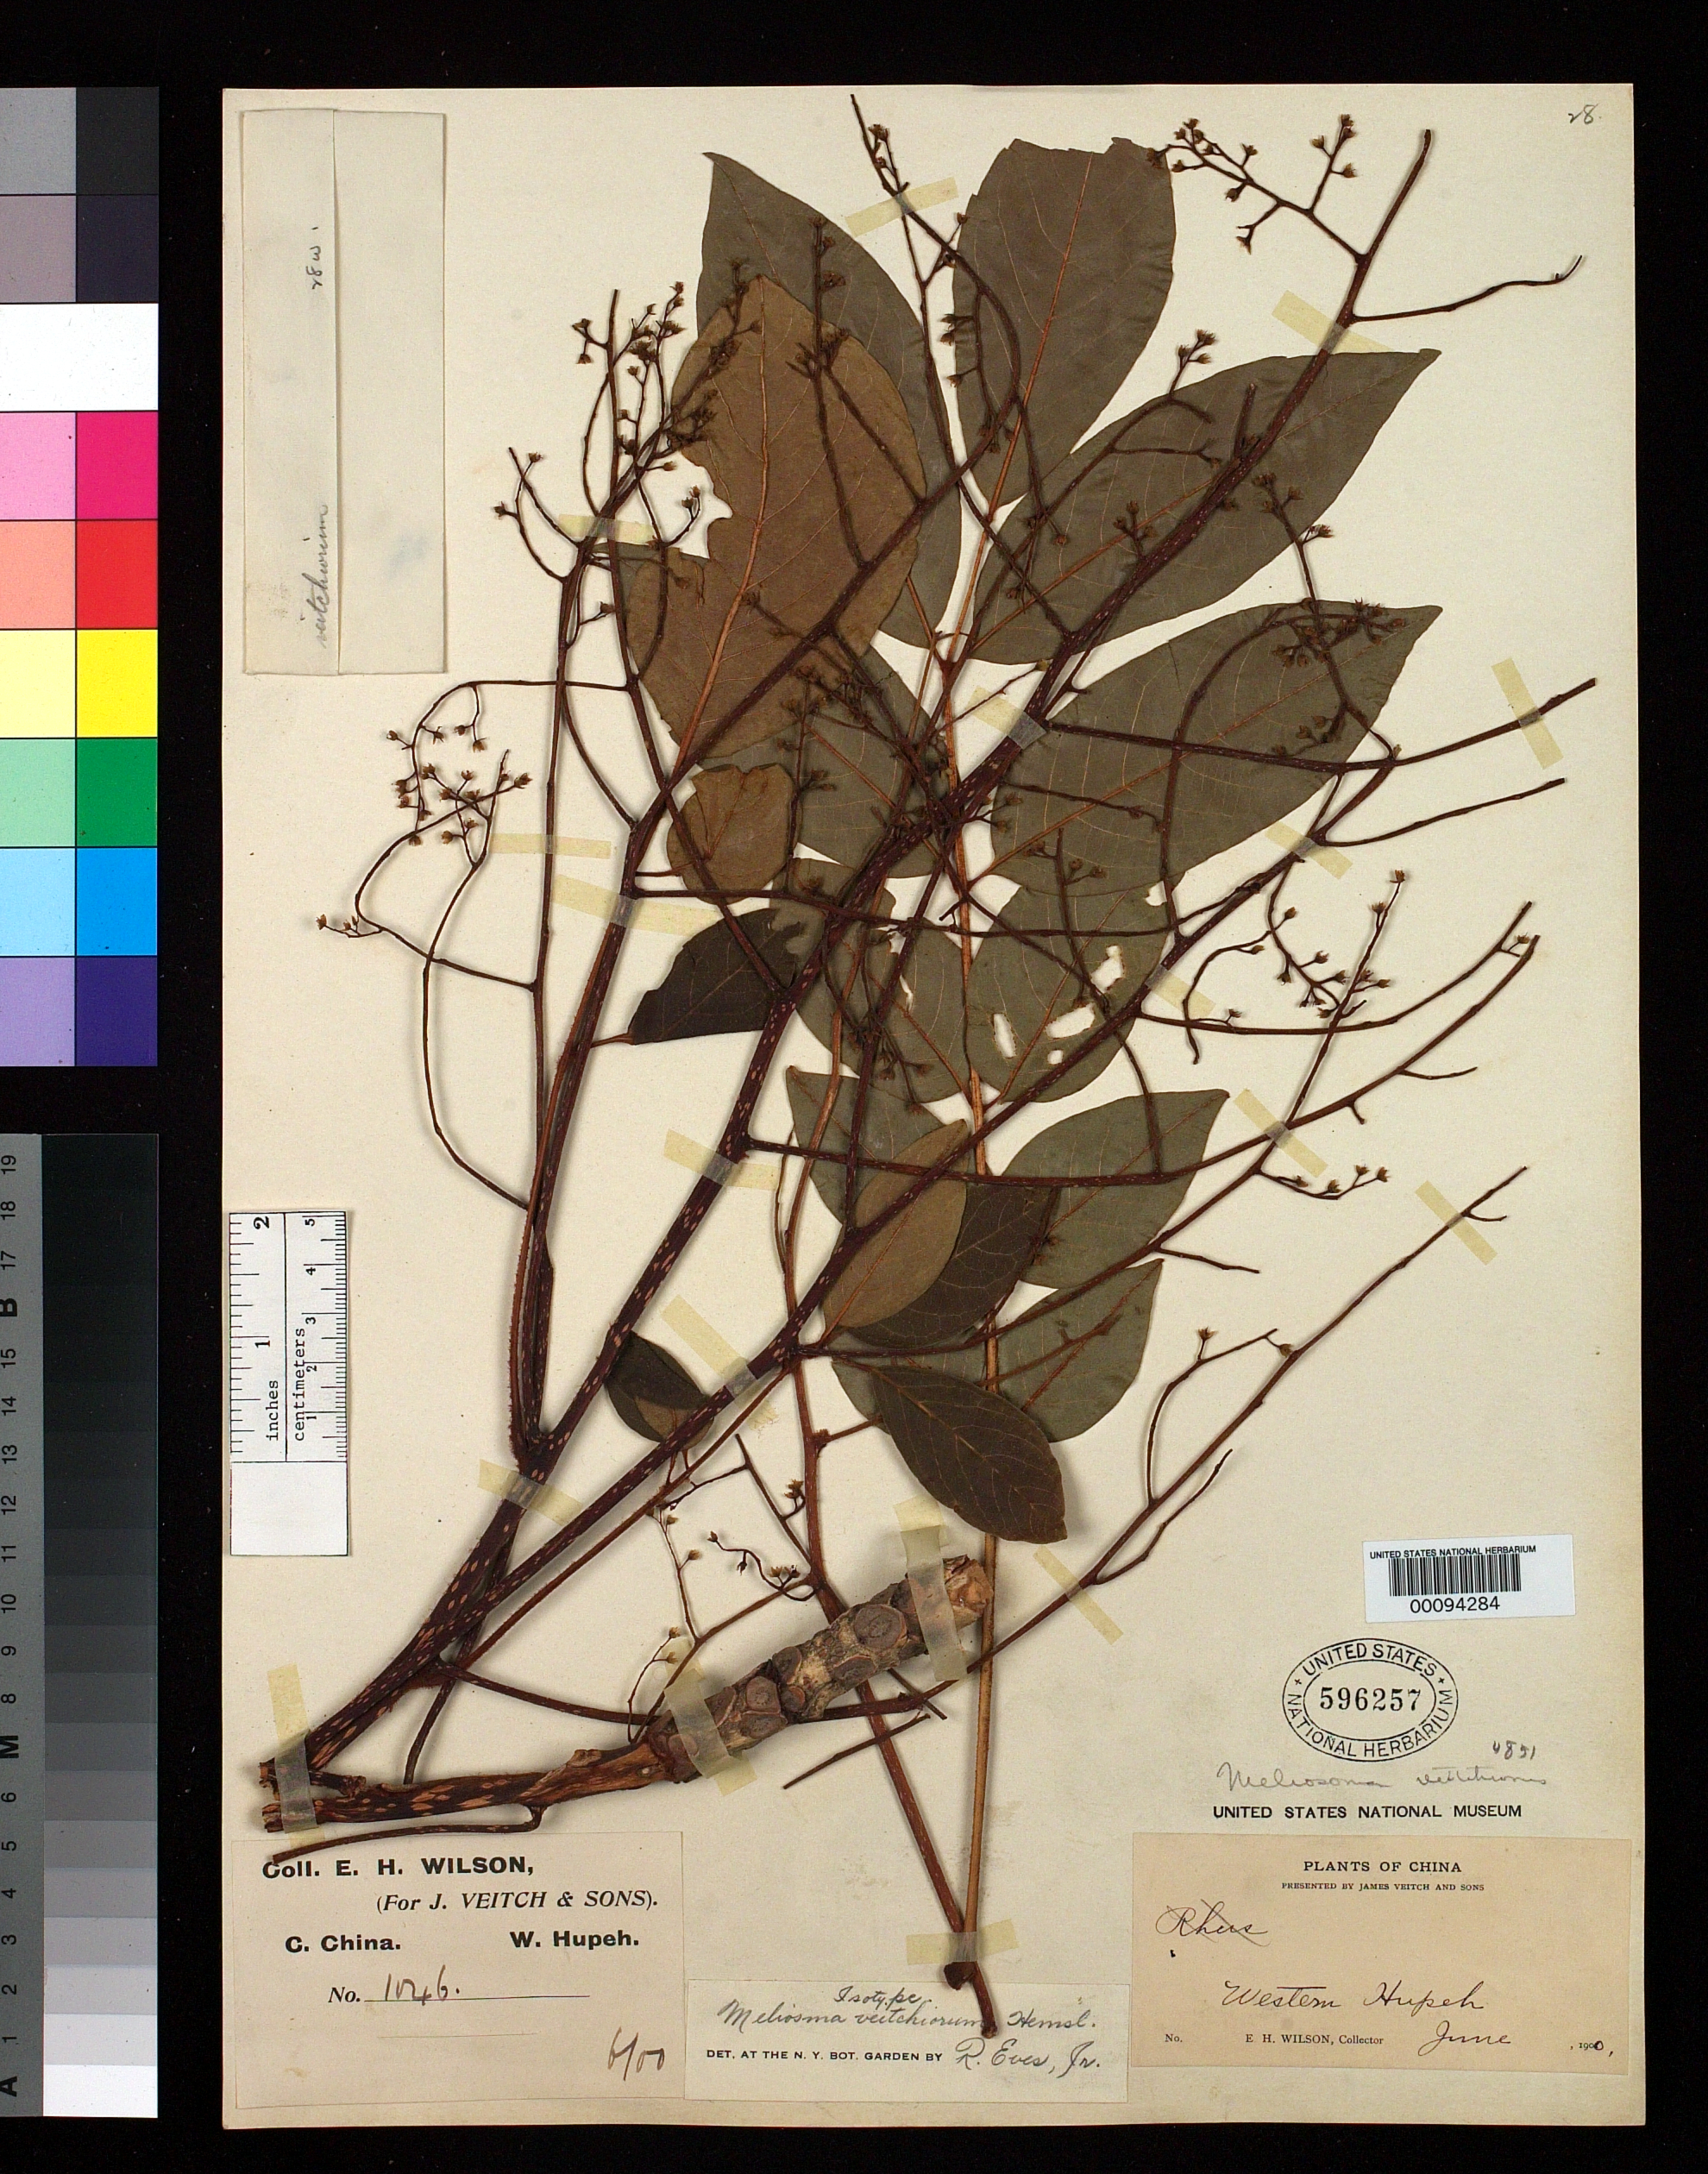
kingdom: Plantae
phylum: Tracheophyta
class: Magnoliopsida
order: Proteales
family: Sabiaceae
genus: Meliosma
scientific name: Meliosma veitchiorum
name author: Hemsl.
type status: Isotype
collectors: E. H. Wilson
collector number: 1046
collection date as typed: Jun 1900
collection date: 1900-06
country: China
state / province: Hubei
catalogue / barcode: US 596257